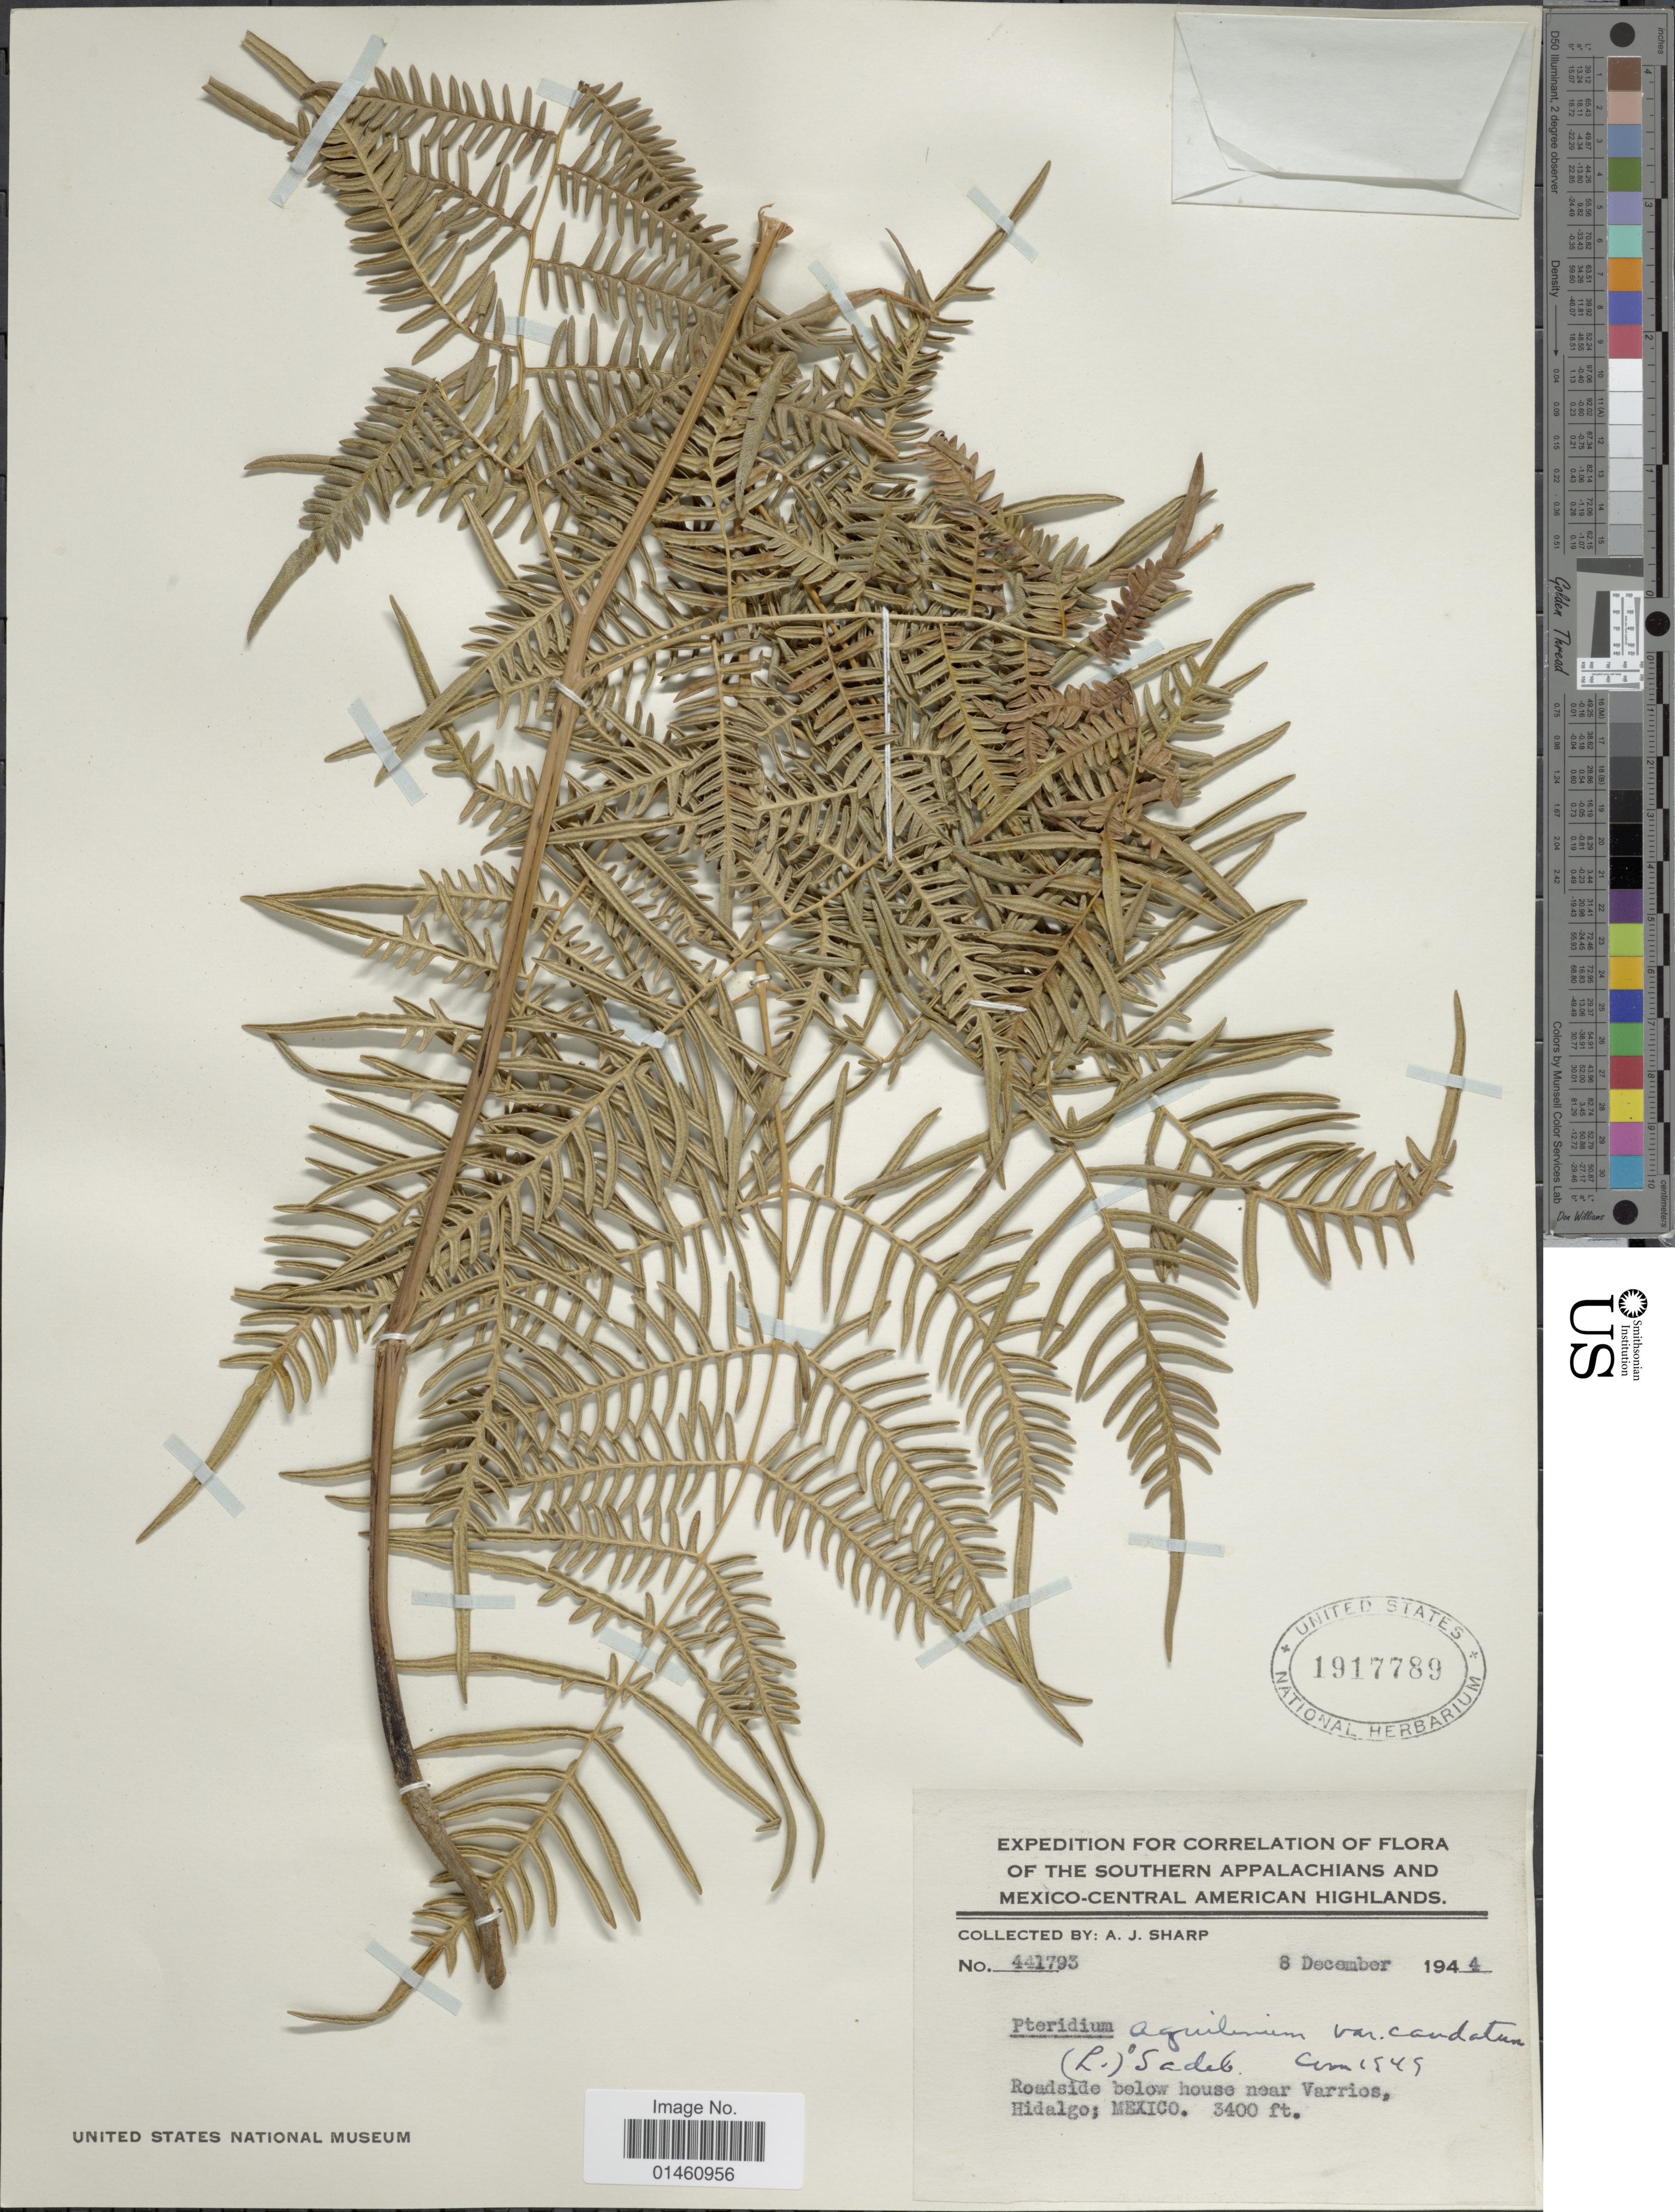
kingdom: Plantae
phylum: Tracheophyta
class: Polypodiopsida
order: Polypodiales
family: Dennstaedtiaceae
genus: Pteridium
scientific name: Pteridium caudatum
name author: (L.) Maxon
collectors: A. J. Sharp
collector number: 441793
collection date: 1944-12-08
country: Mexico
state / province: Hidalgo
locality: Southern Appalachians and Mexico-Central American highlands, Roadside below house near Varrios.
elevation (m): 1036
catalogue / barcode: US 1917789